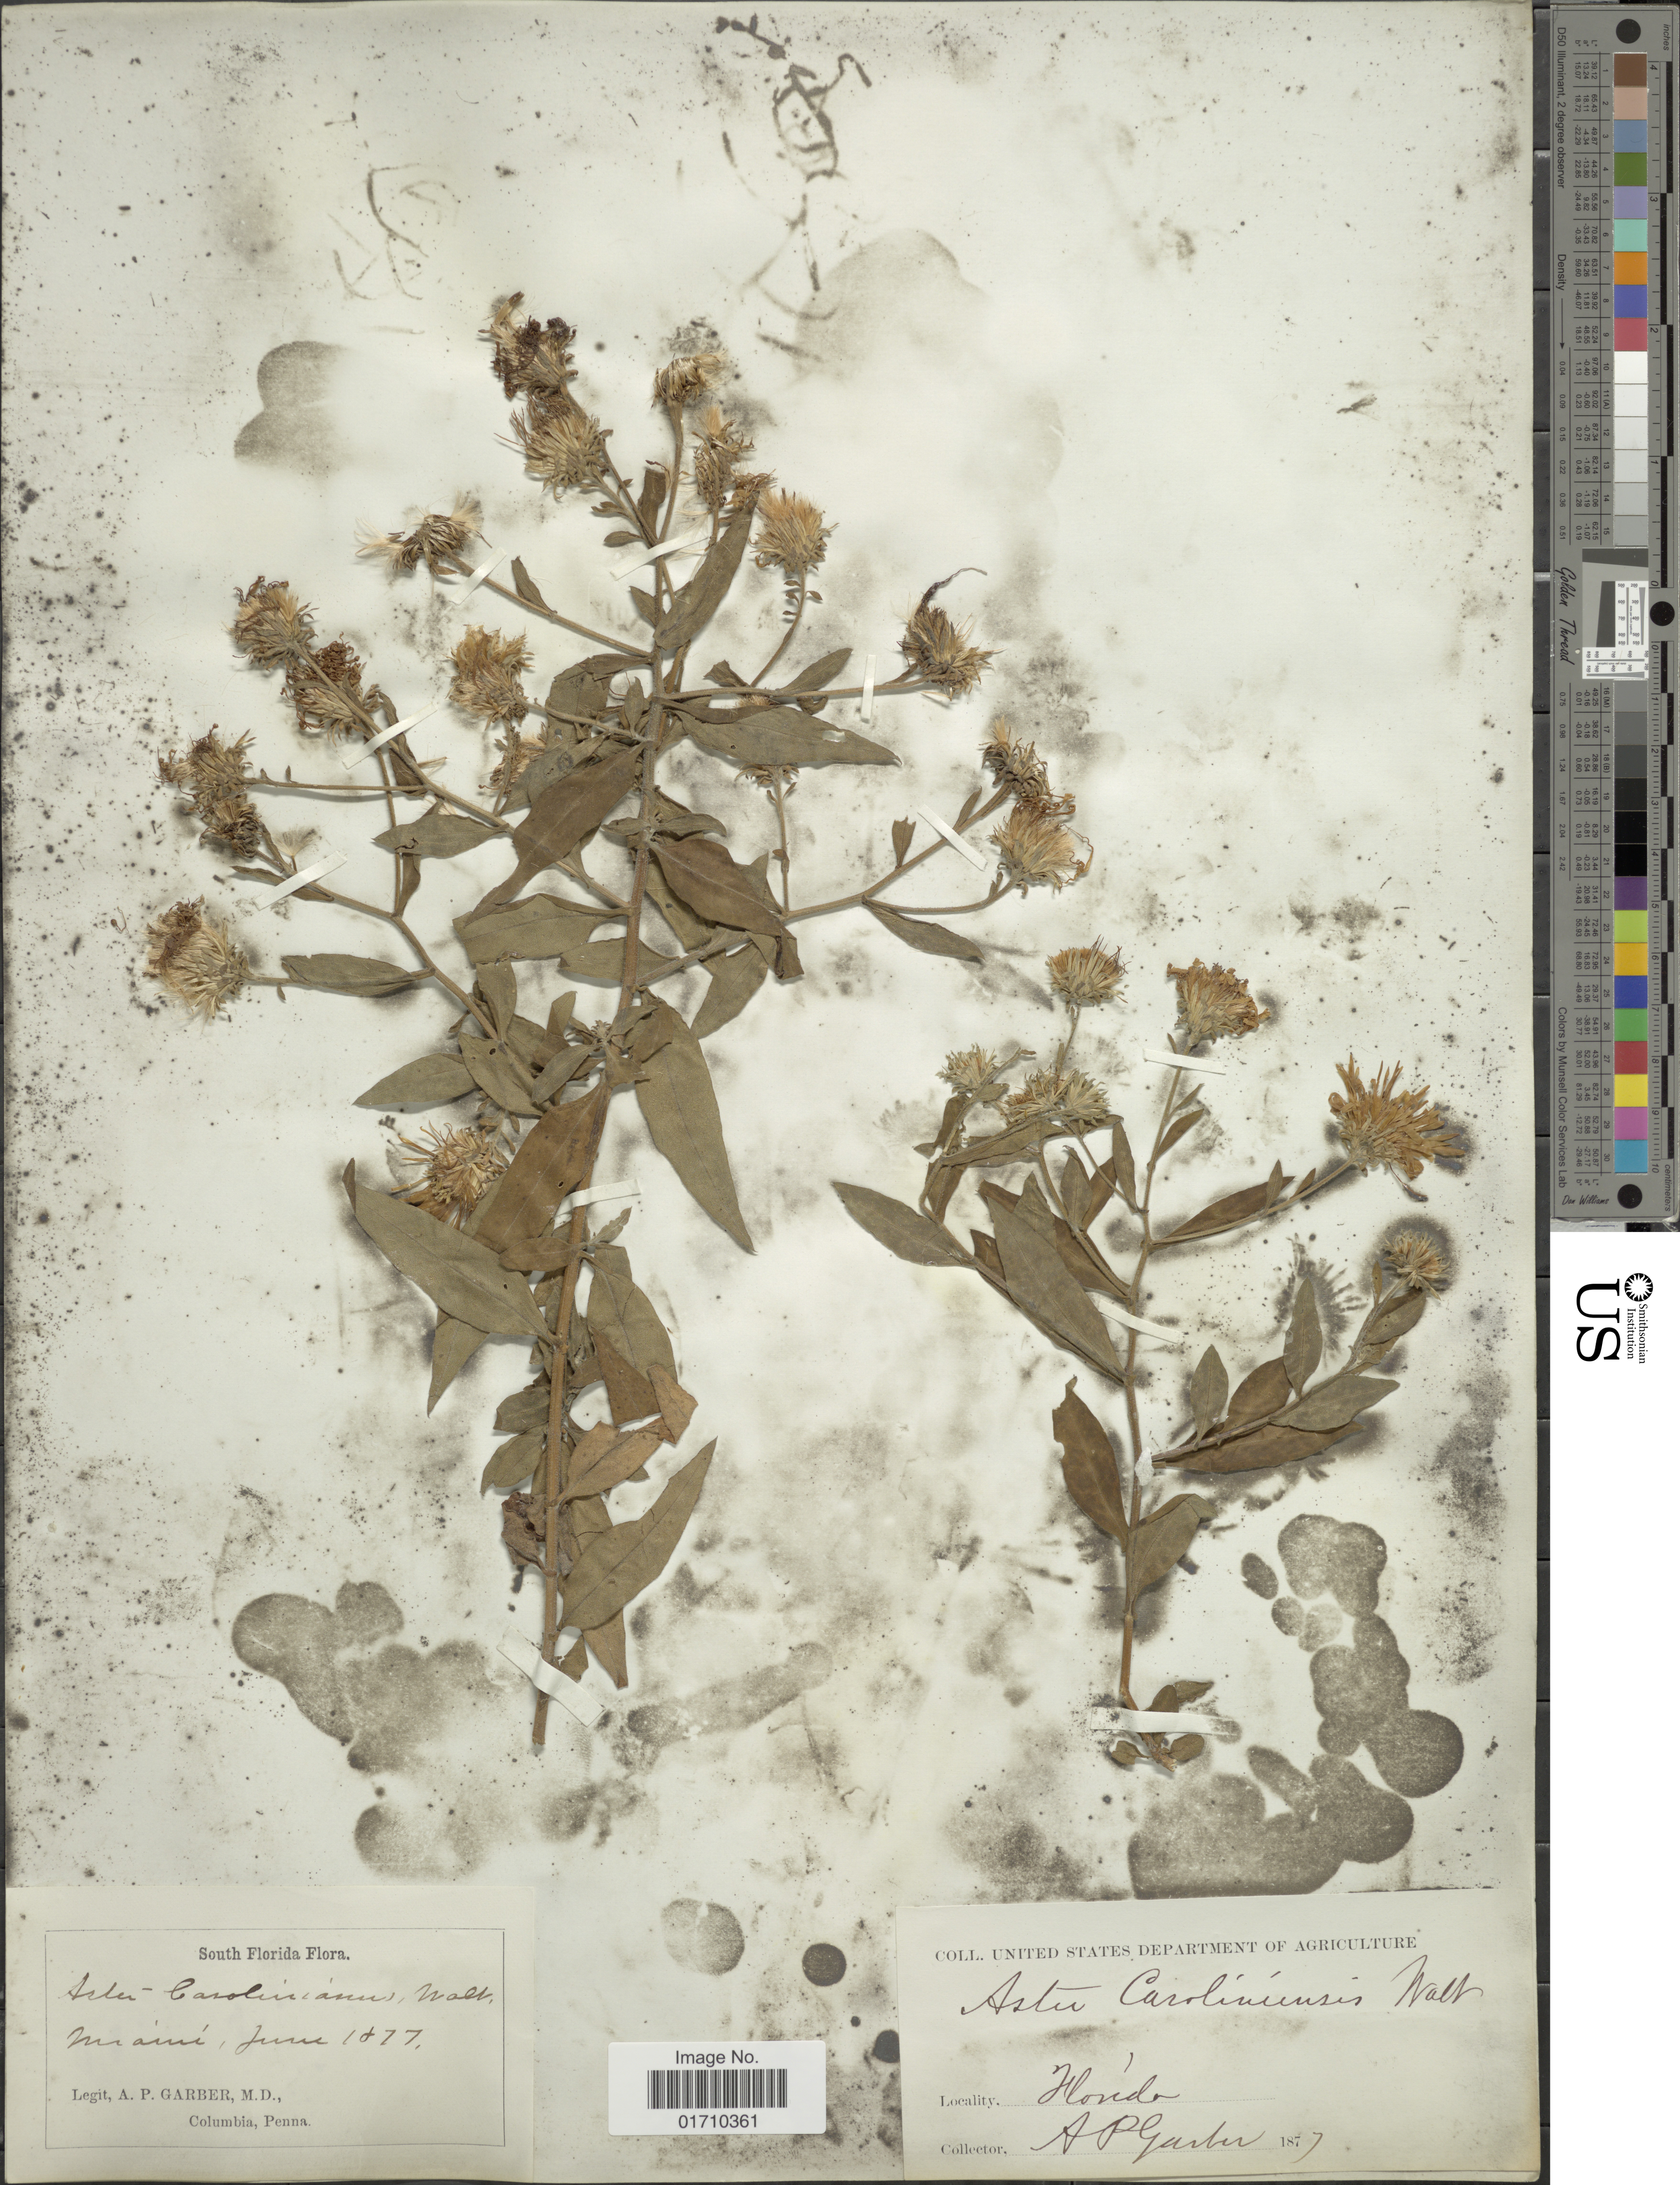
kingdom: Plantae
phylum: Tracheophyta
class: Magnoliopsida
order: Asterales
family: Asteraceae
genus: Ampelaster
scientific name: Ampelaster carolinianus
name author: (Walter) G.L. Nesom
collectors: A. P. Garber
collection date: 1877-06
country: United States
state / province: Florida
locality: South Florida, Miami